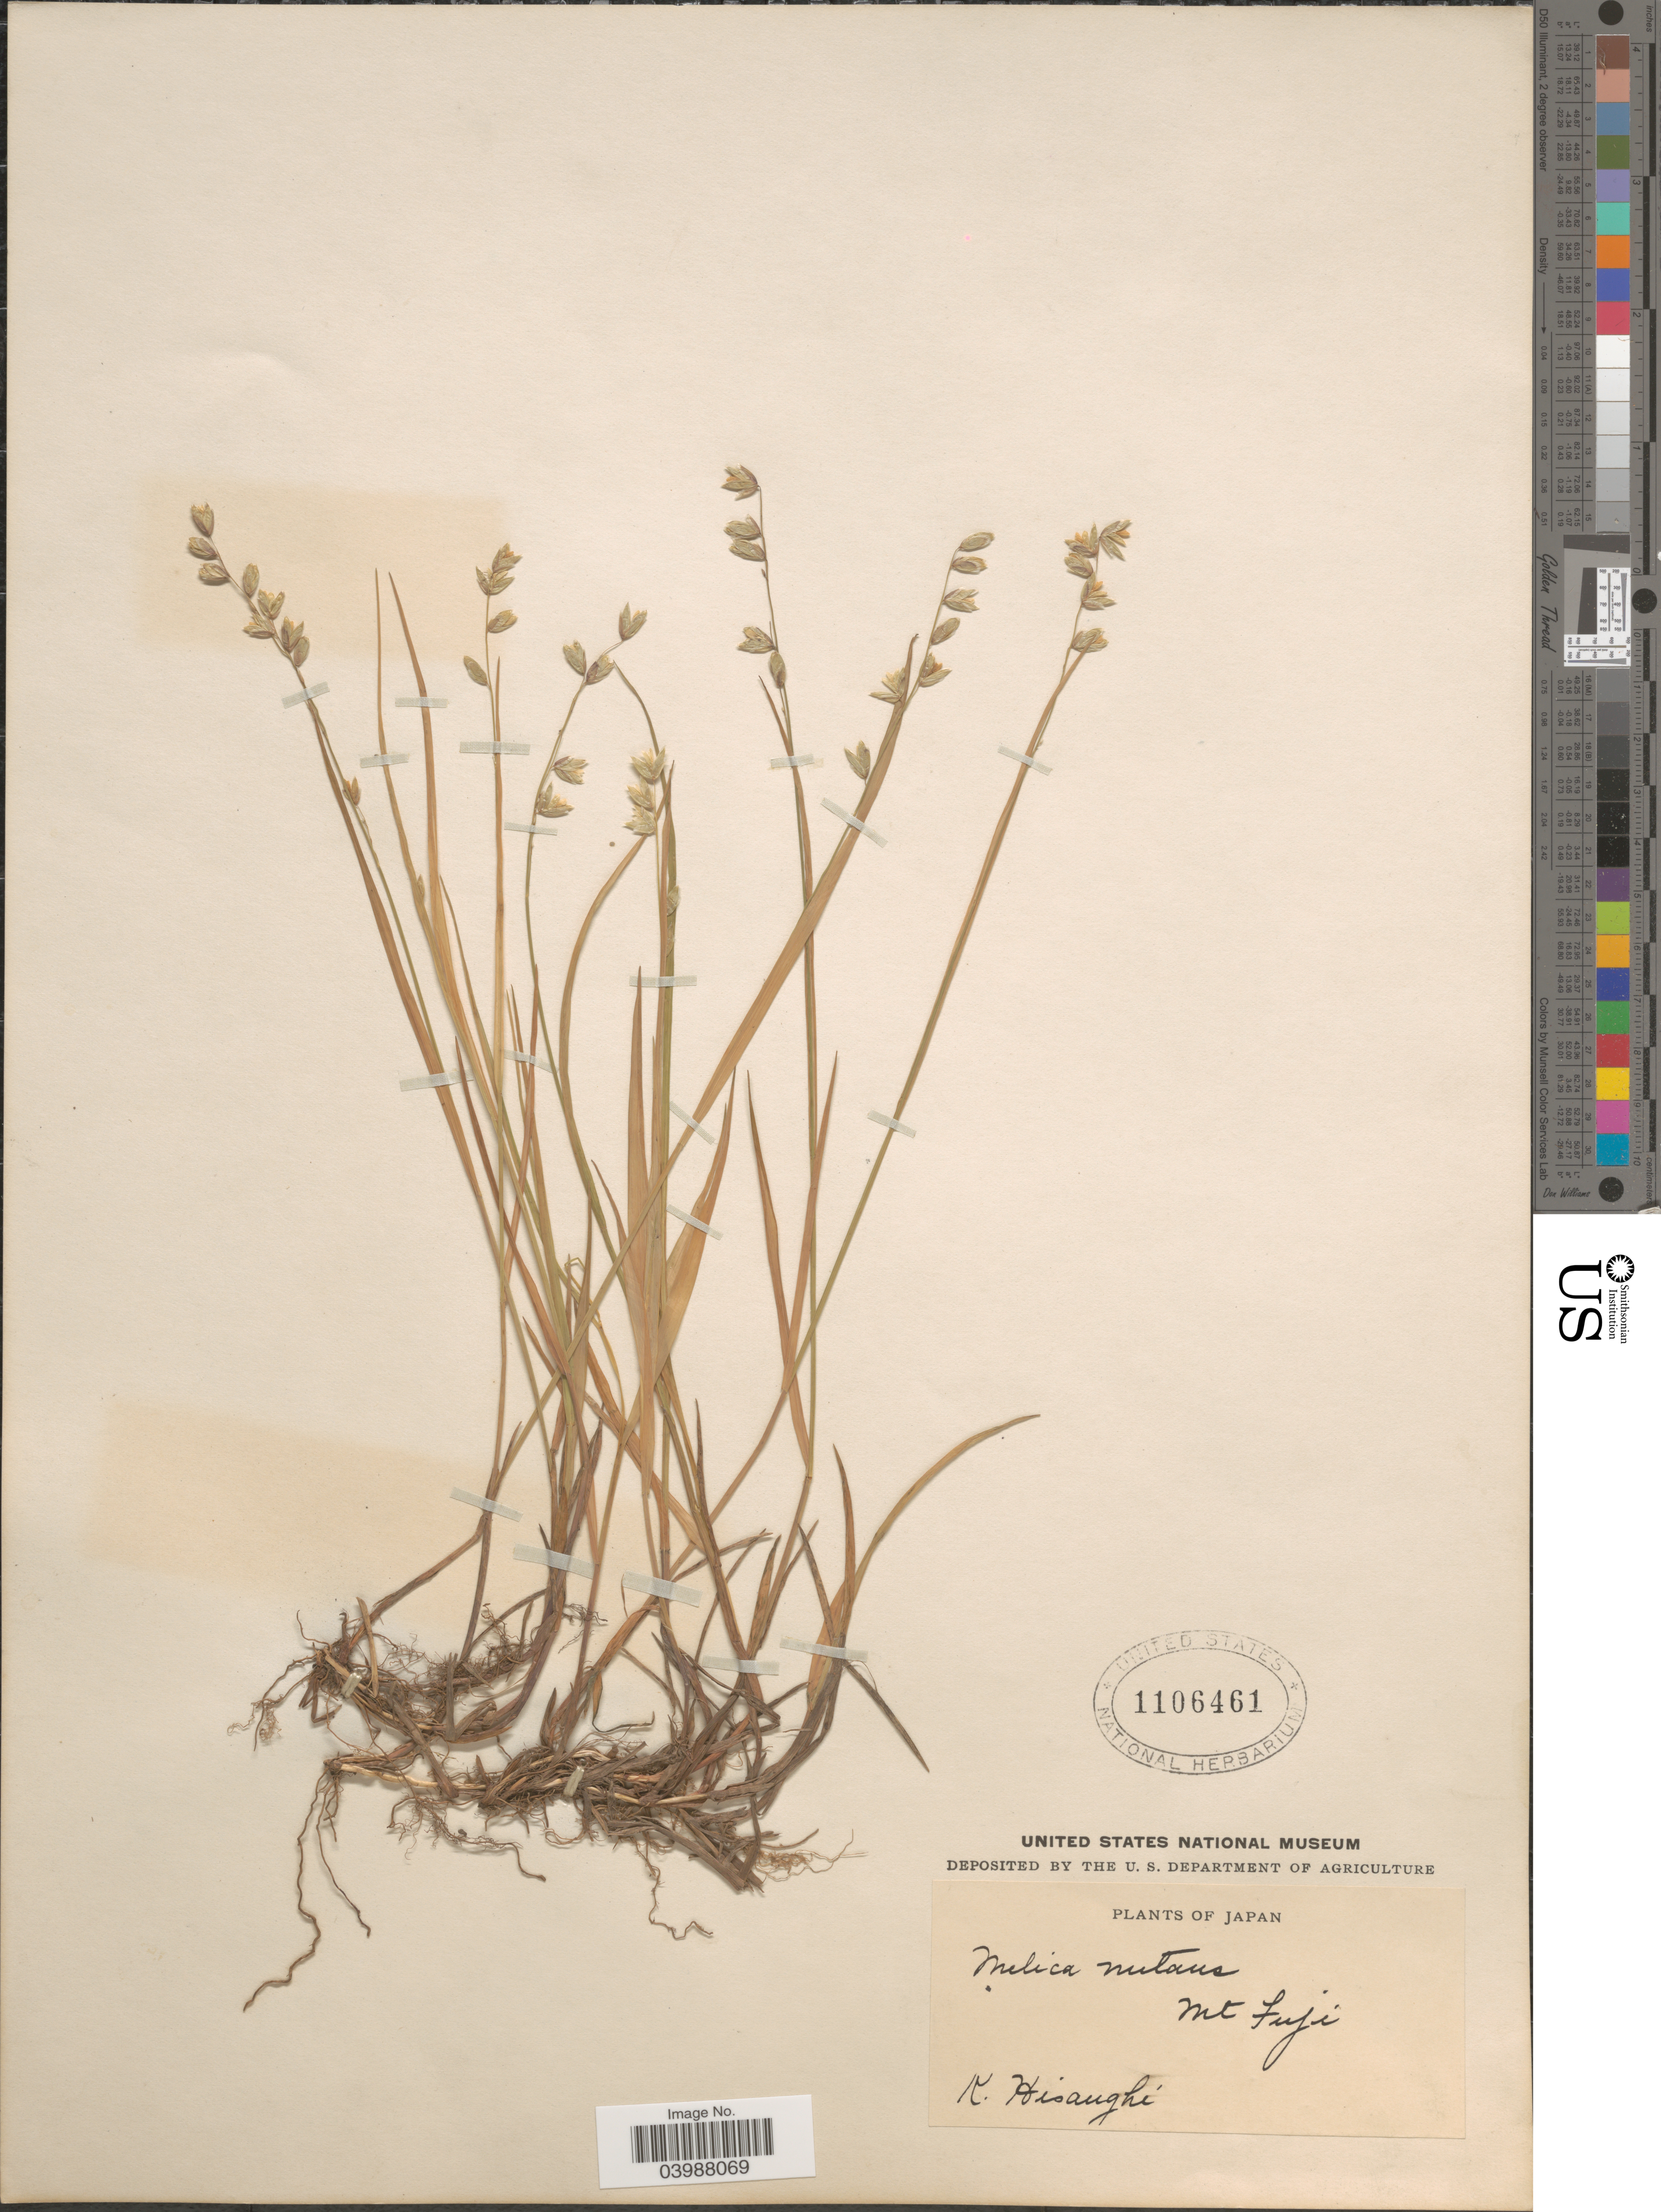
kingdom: Plantae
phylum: Tracheophyta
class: Liliopsida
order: Poales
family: Poaceae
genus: Melica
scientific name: Melica nutans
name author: L.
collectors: K. Hisauti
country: Japan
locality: Mt Fuji.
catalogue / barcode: US 1106461